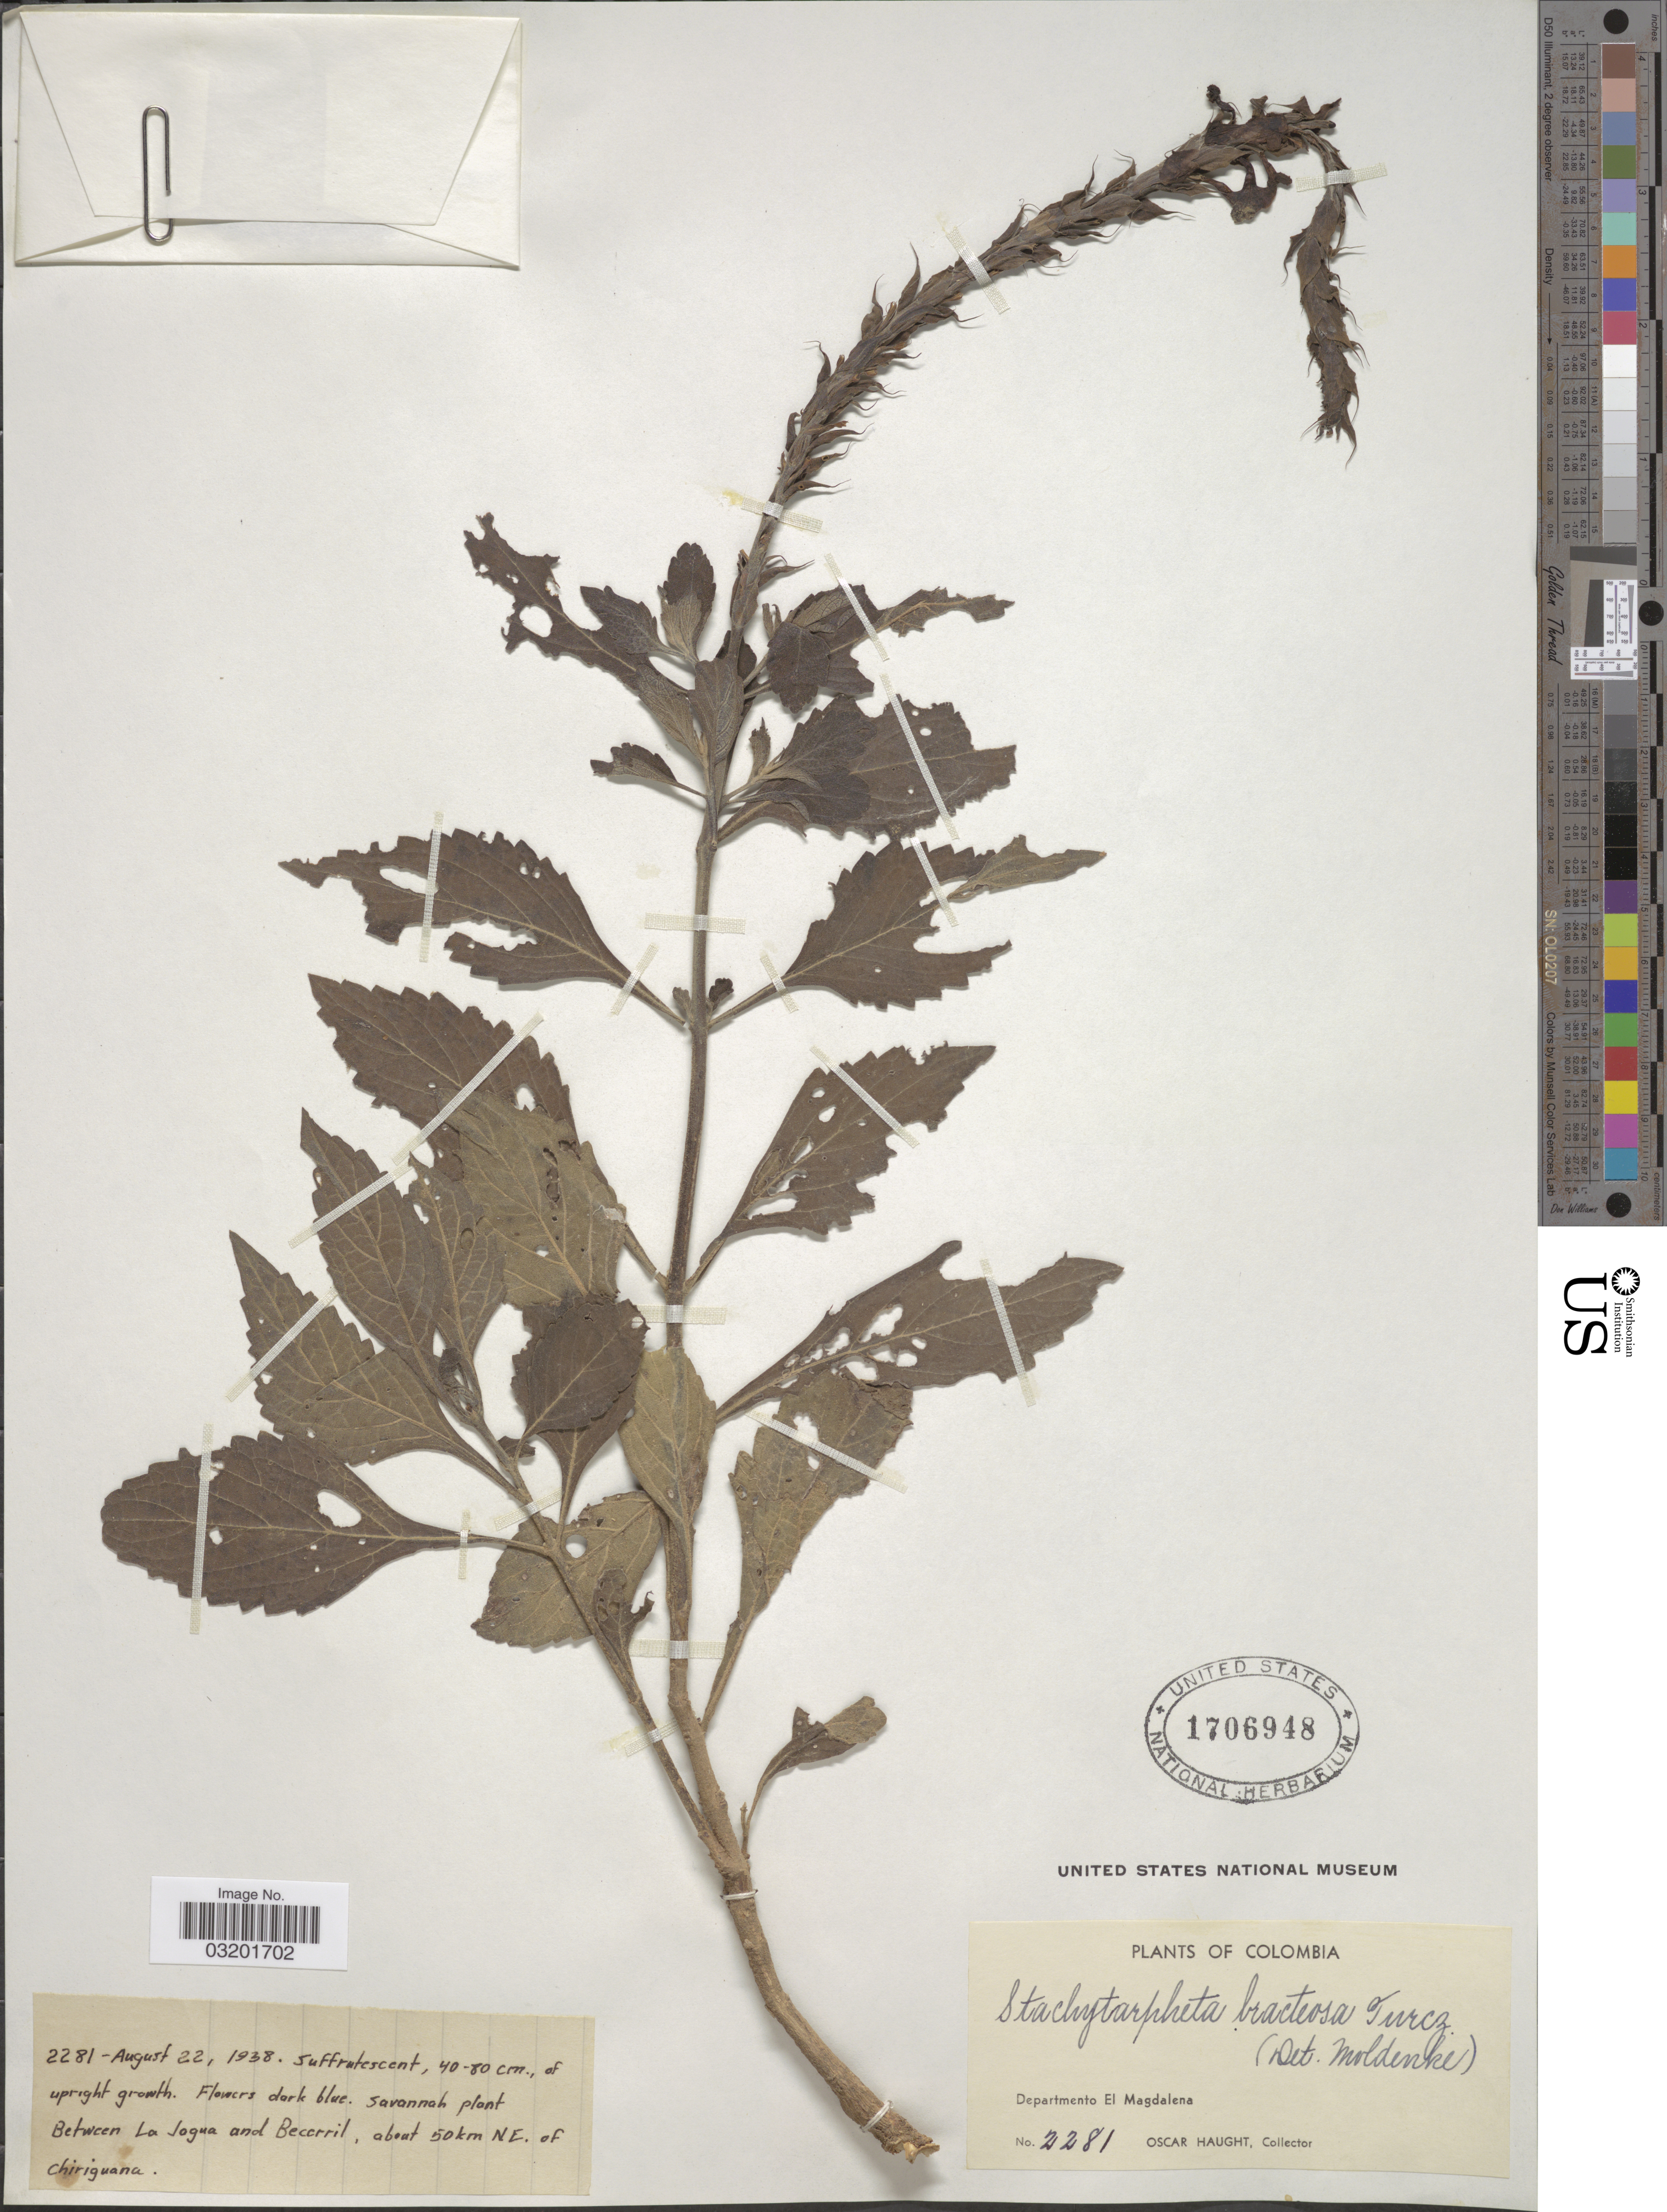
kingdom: Plantae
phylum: Tracheophyta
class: Magnoliopsida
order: Lamiales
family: Verbenaceae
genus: Stachytarpheta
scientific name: Stachytarpheta bracteosa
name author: Turcz.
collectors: O. L. Haught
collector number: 2281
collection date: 1938-08-22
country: Colombia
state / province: Magdalena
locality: Departmento El Magdalena. Between La Jagua and Becerril, about 50 km NE. of Chiriguana.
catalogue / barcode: US 1706948